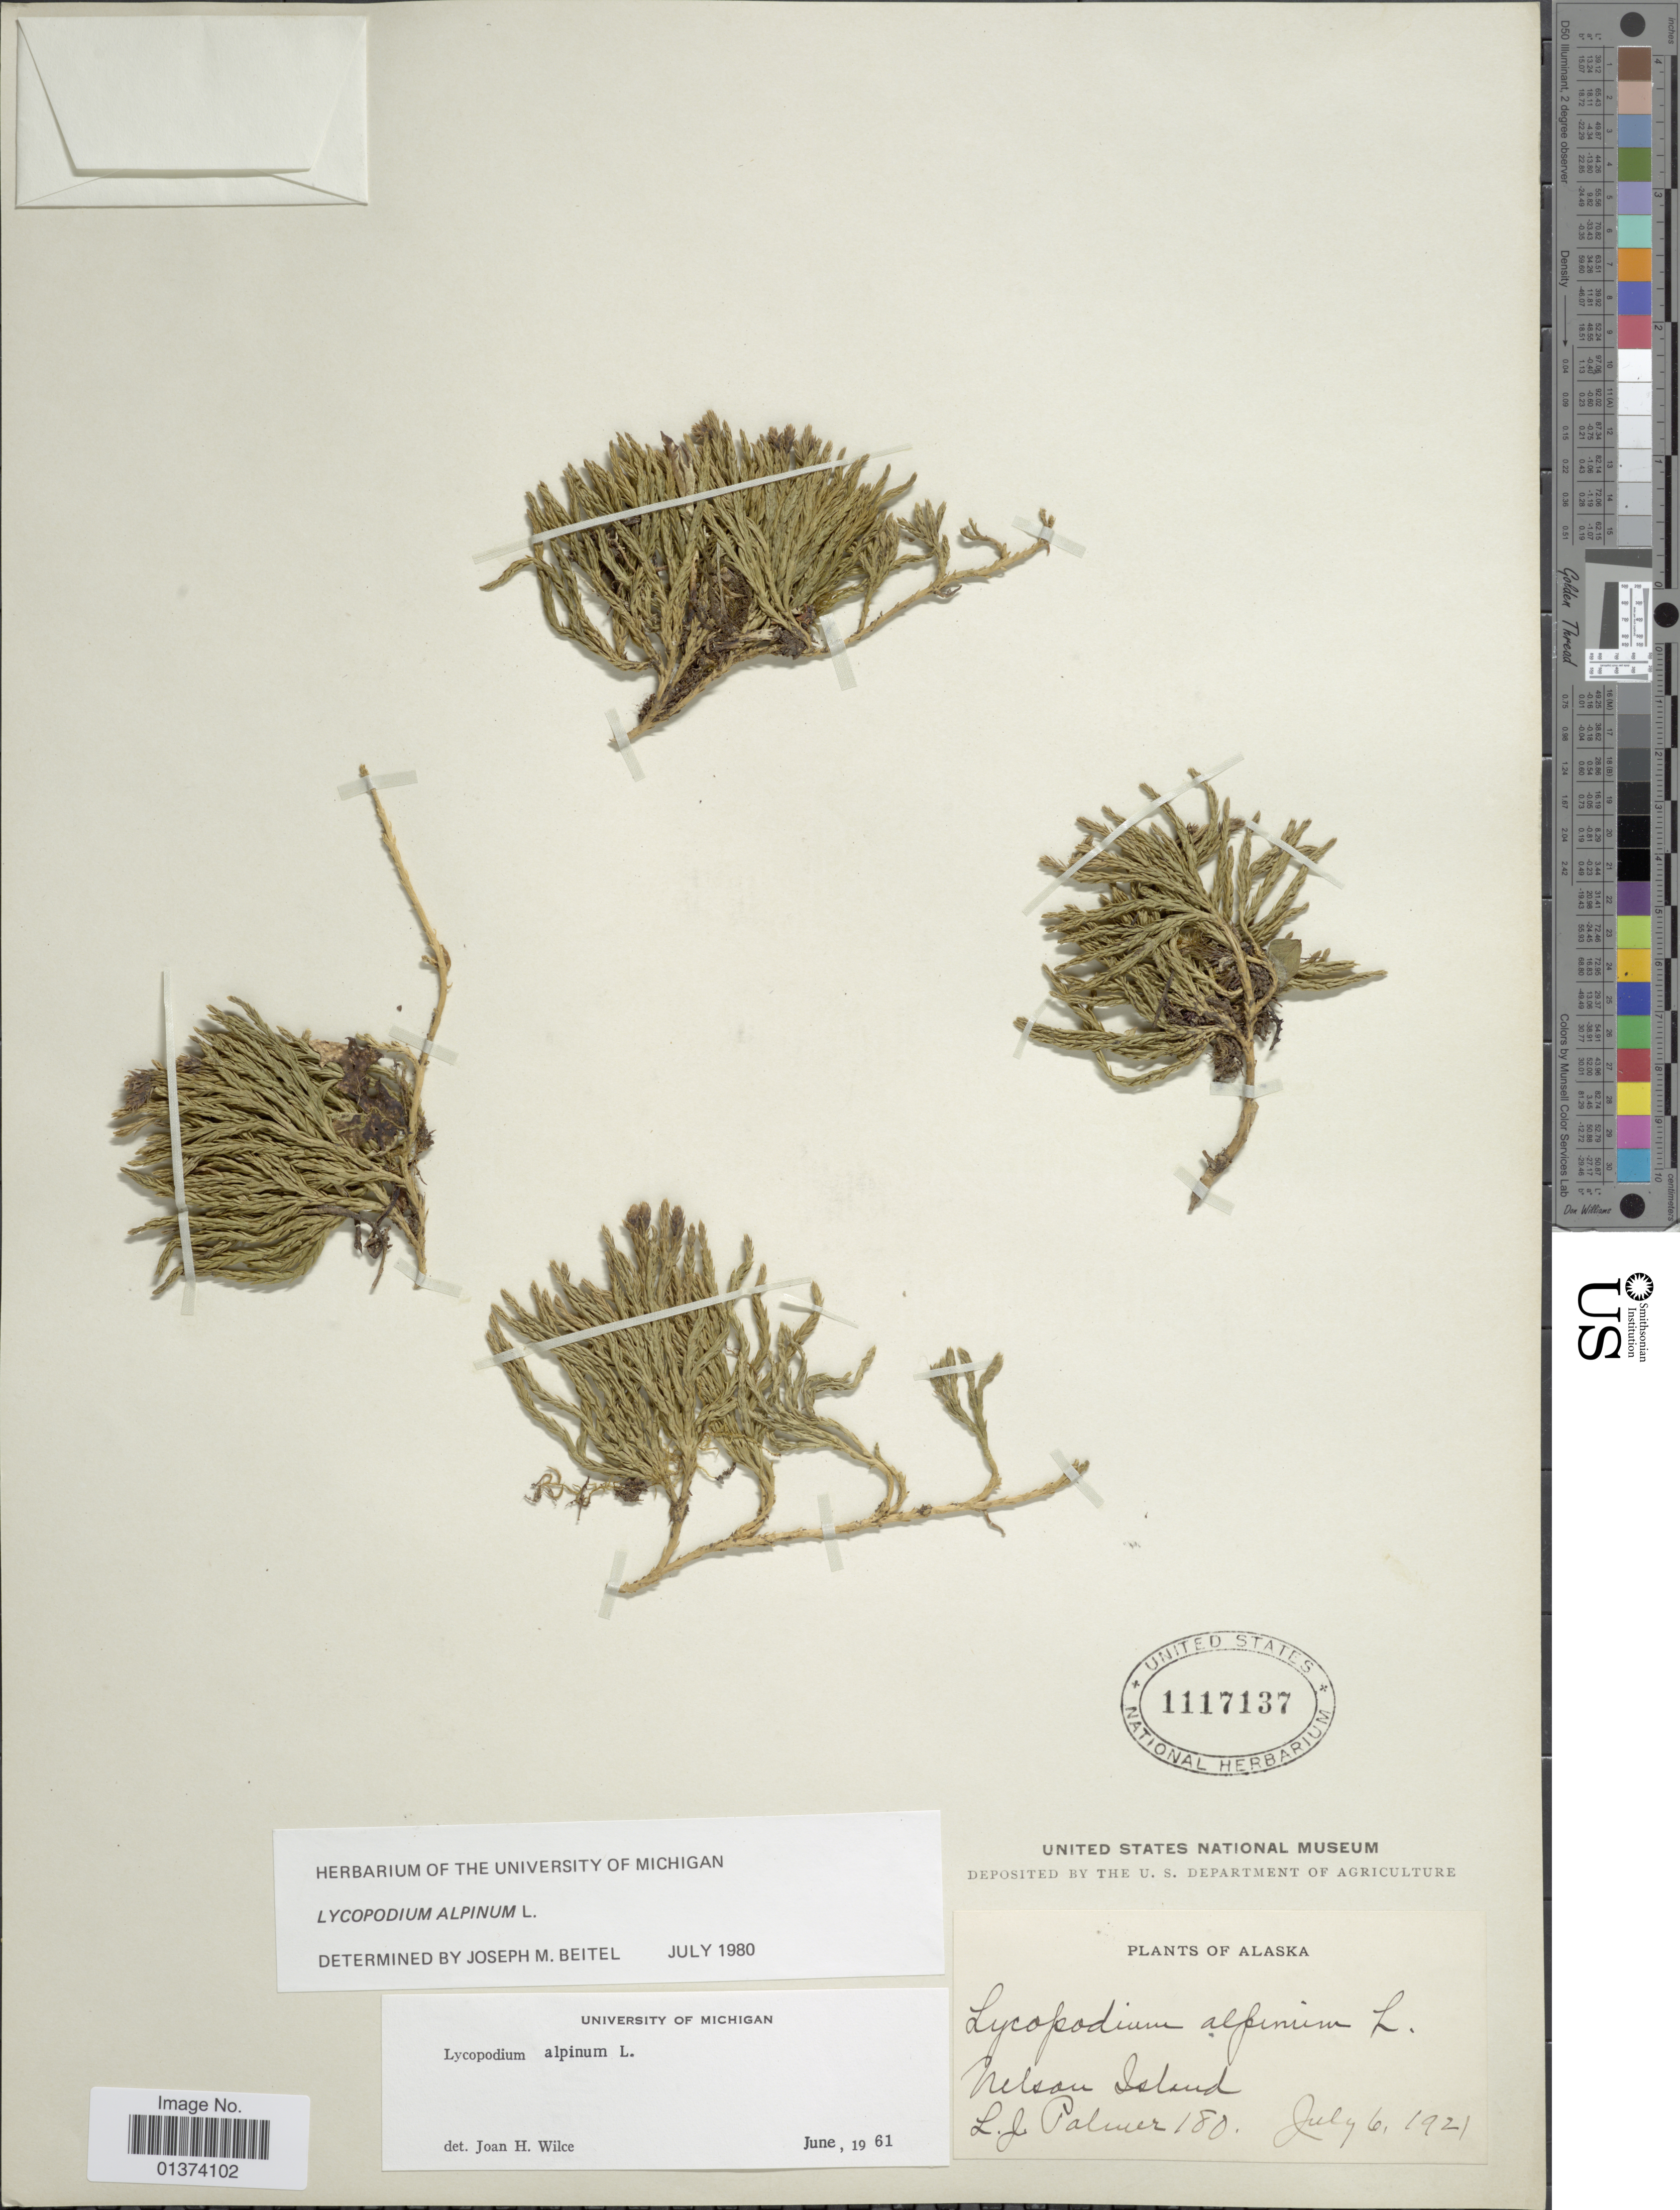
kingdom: Plantae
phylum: Tracheophyta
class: Lycopodiopsida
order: Lycopodiales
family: Lycopodiaceae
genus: Diphasiastrum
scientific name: Diphasiastrum alpinum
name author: (L.) Holub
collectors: L. J. Palmer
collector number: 180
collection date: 1921-07-06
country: United States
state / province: Alaska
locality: Nelson Island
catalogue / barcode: US 1117137